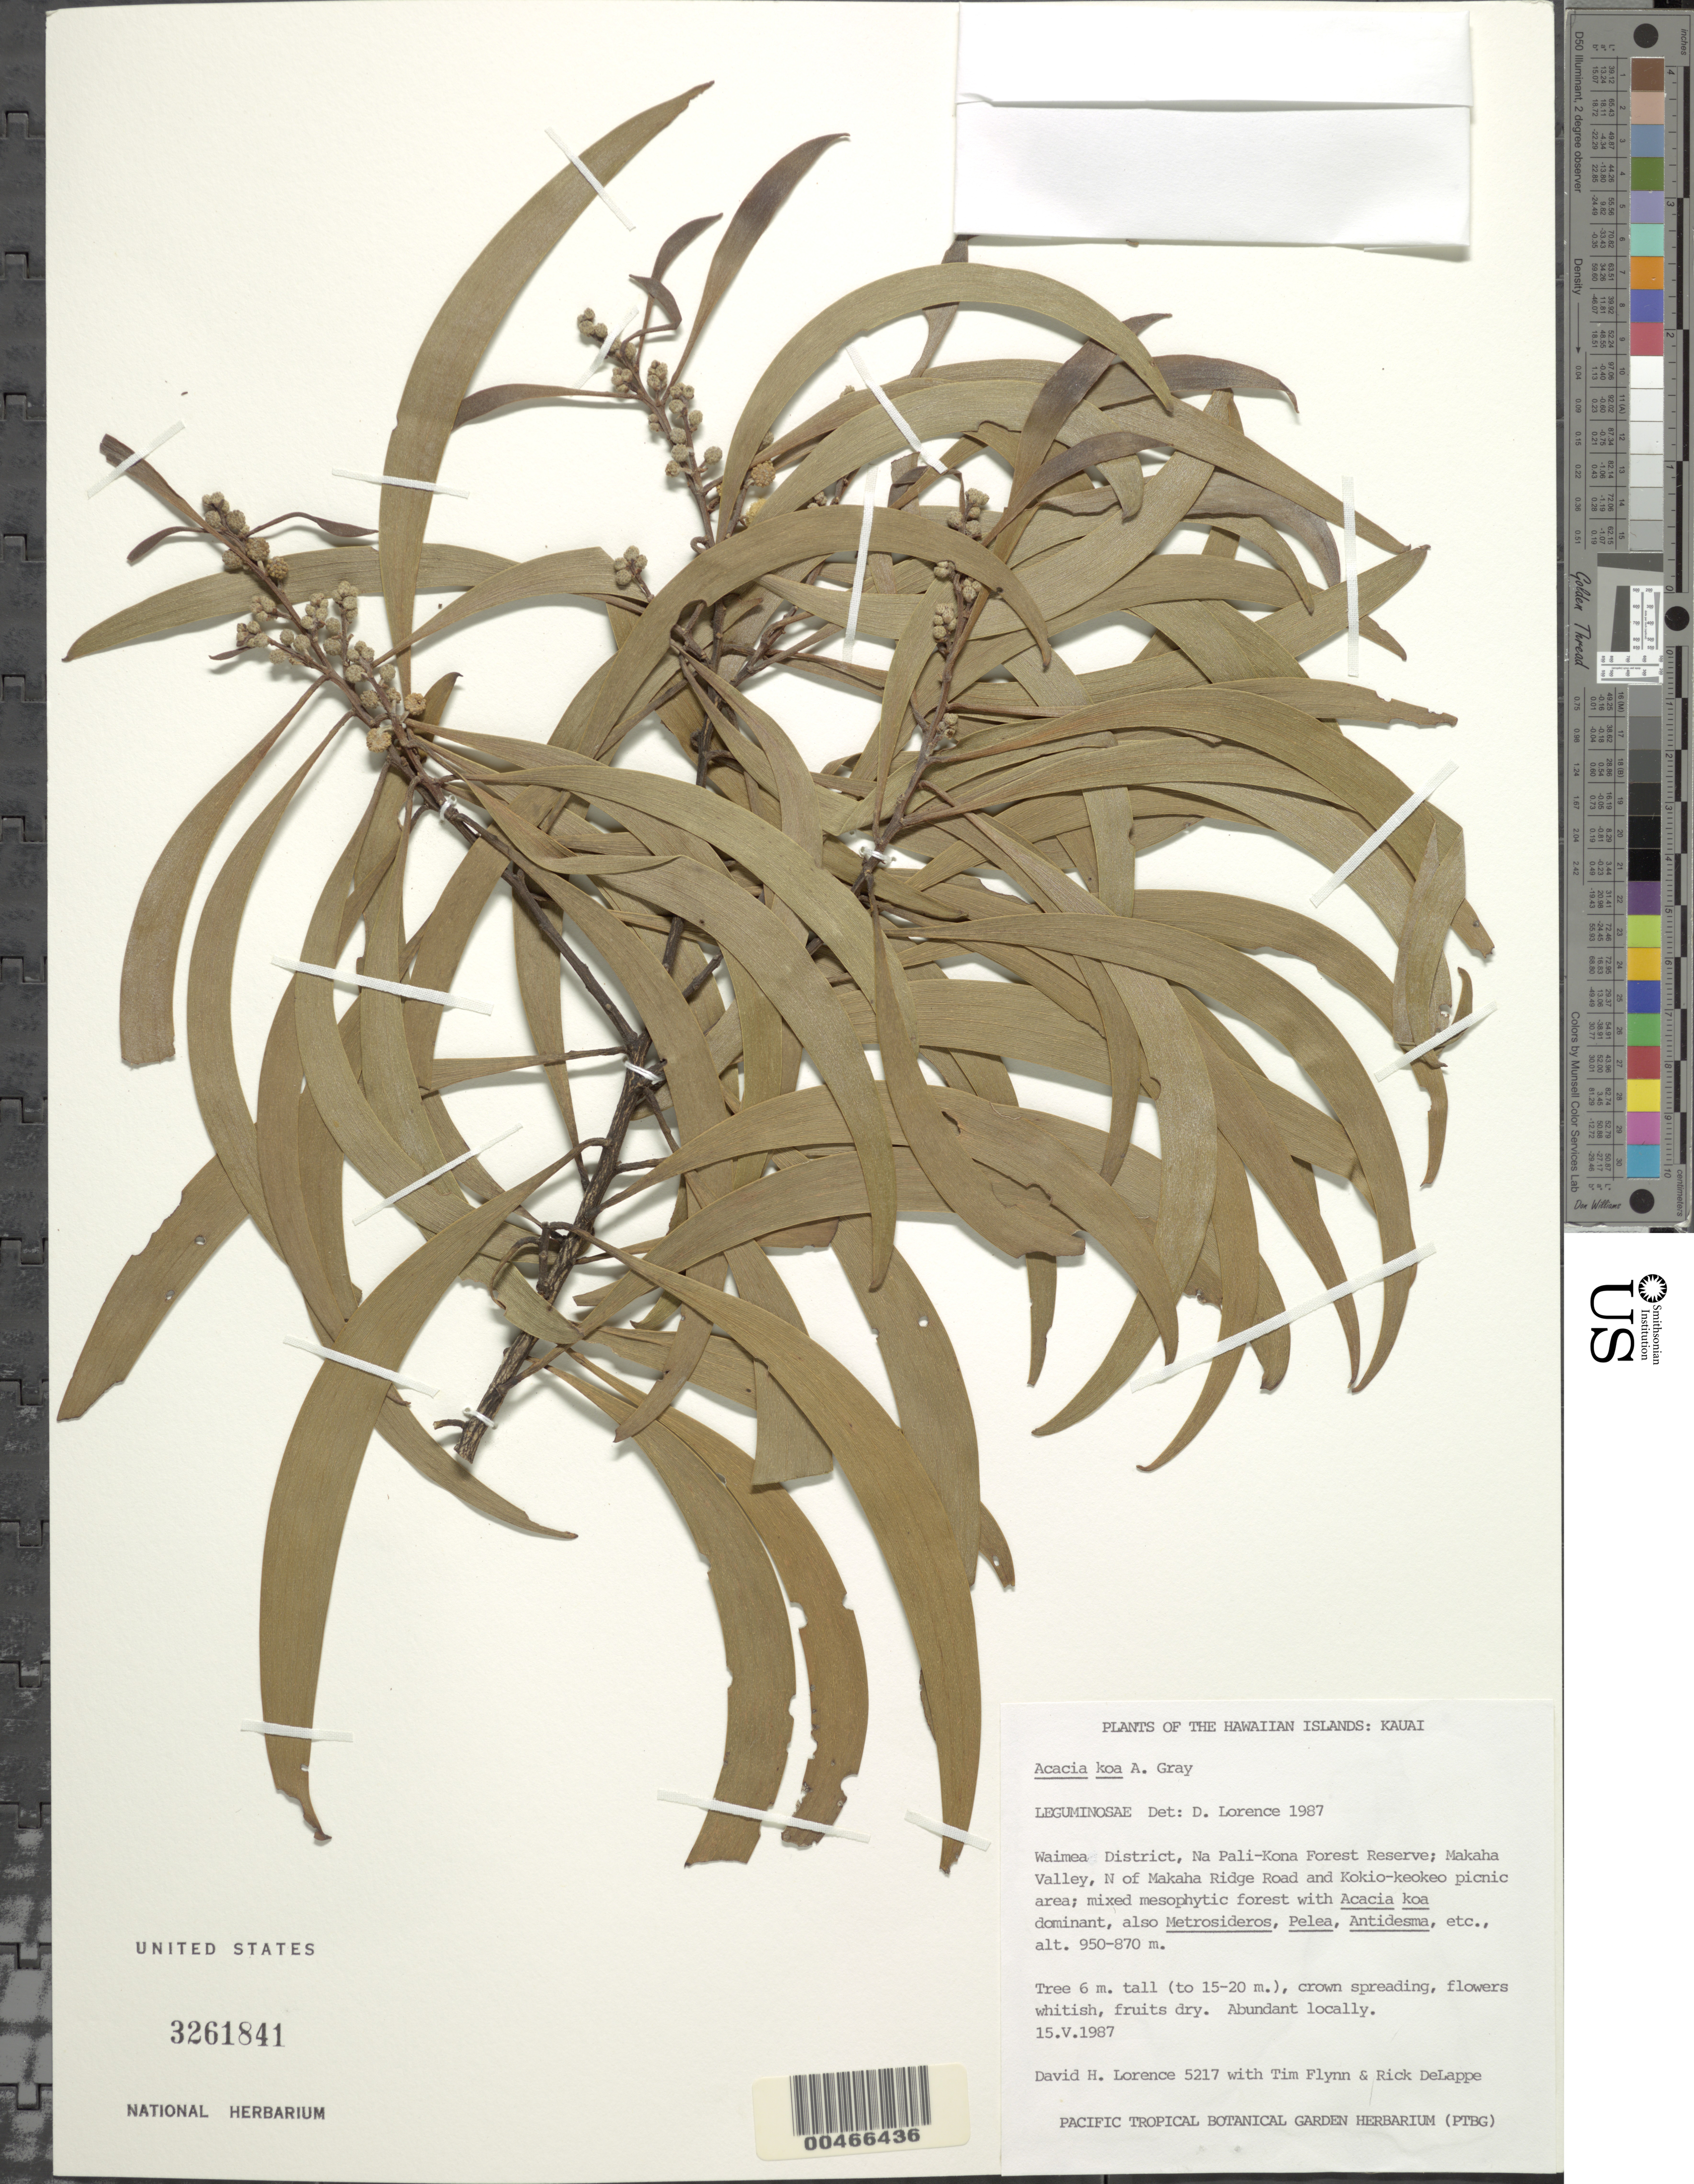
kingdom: Plantae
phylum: Tracheophyta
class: Magnoliopsida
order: Fabales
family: Fabaceae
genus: Acacia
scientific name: Acacia koa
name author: A. Gray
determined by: Lorence, D. L.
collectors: D. Lorence, T. W. Flynn & R. DeLappe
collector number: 5217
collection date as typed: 15 May 1987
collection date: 1987-05-15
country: United States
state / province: Hawaii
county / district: Kauai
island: Kaua'i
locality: Waimea Dist., Na Pali-Kona Forest Reserve; Makaha Valley, n of Makaha Ridge Road and Kokio-Keokeo picnic area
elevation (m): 950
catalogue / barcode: US 3261841